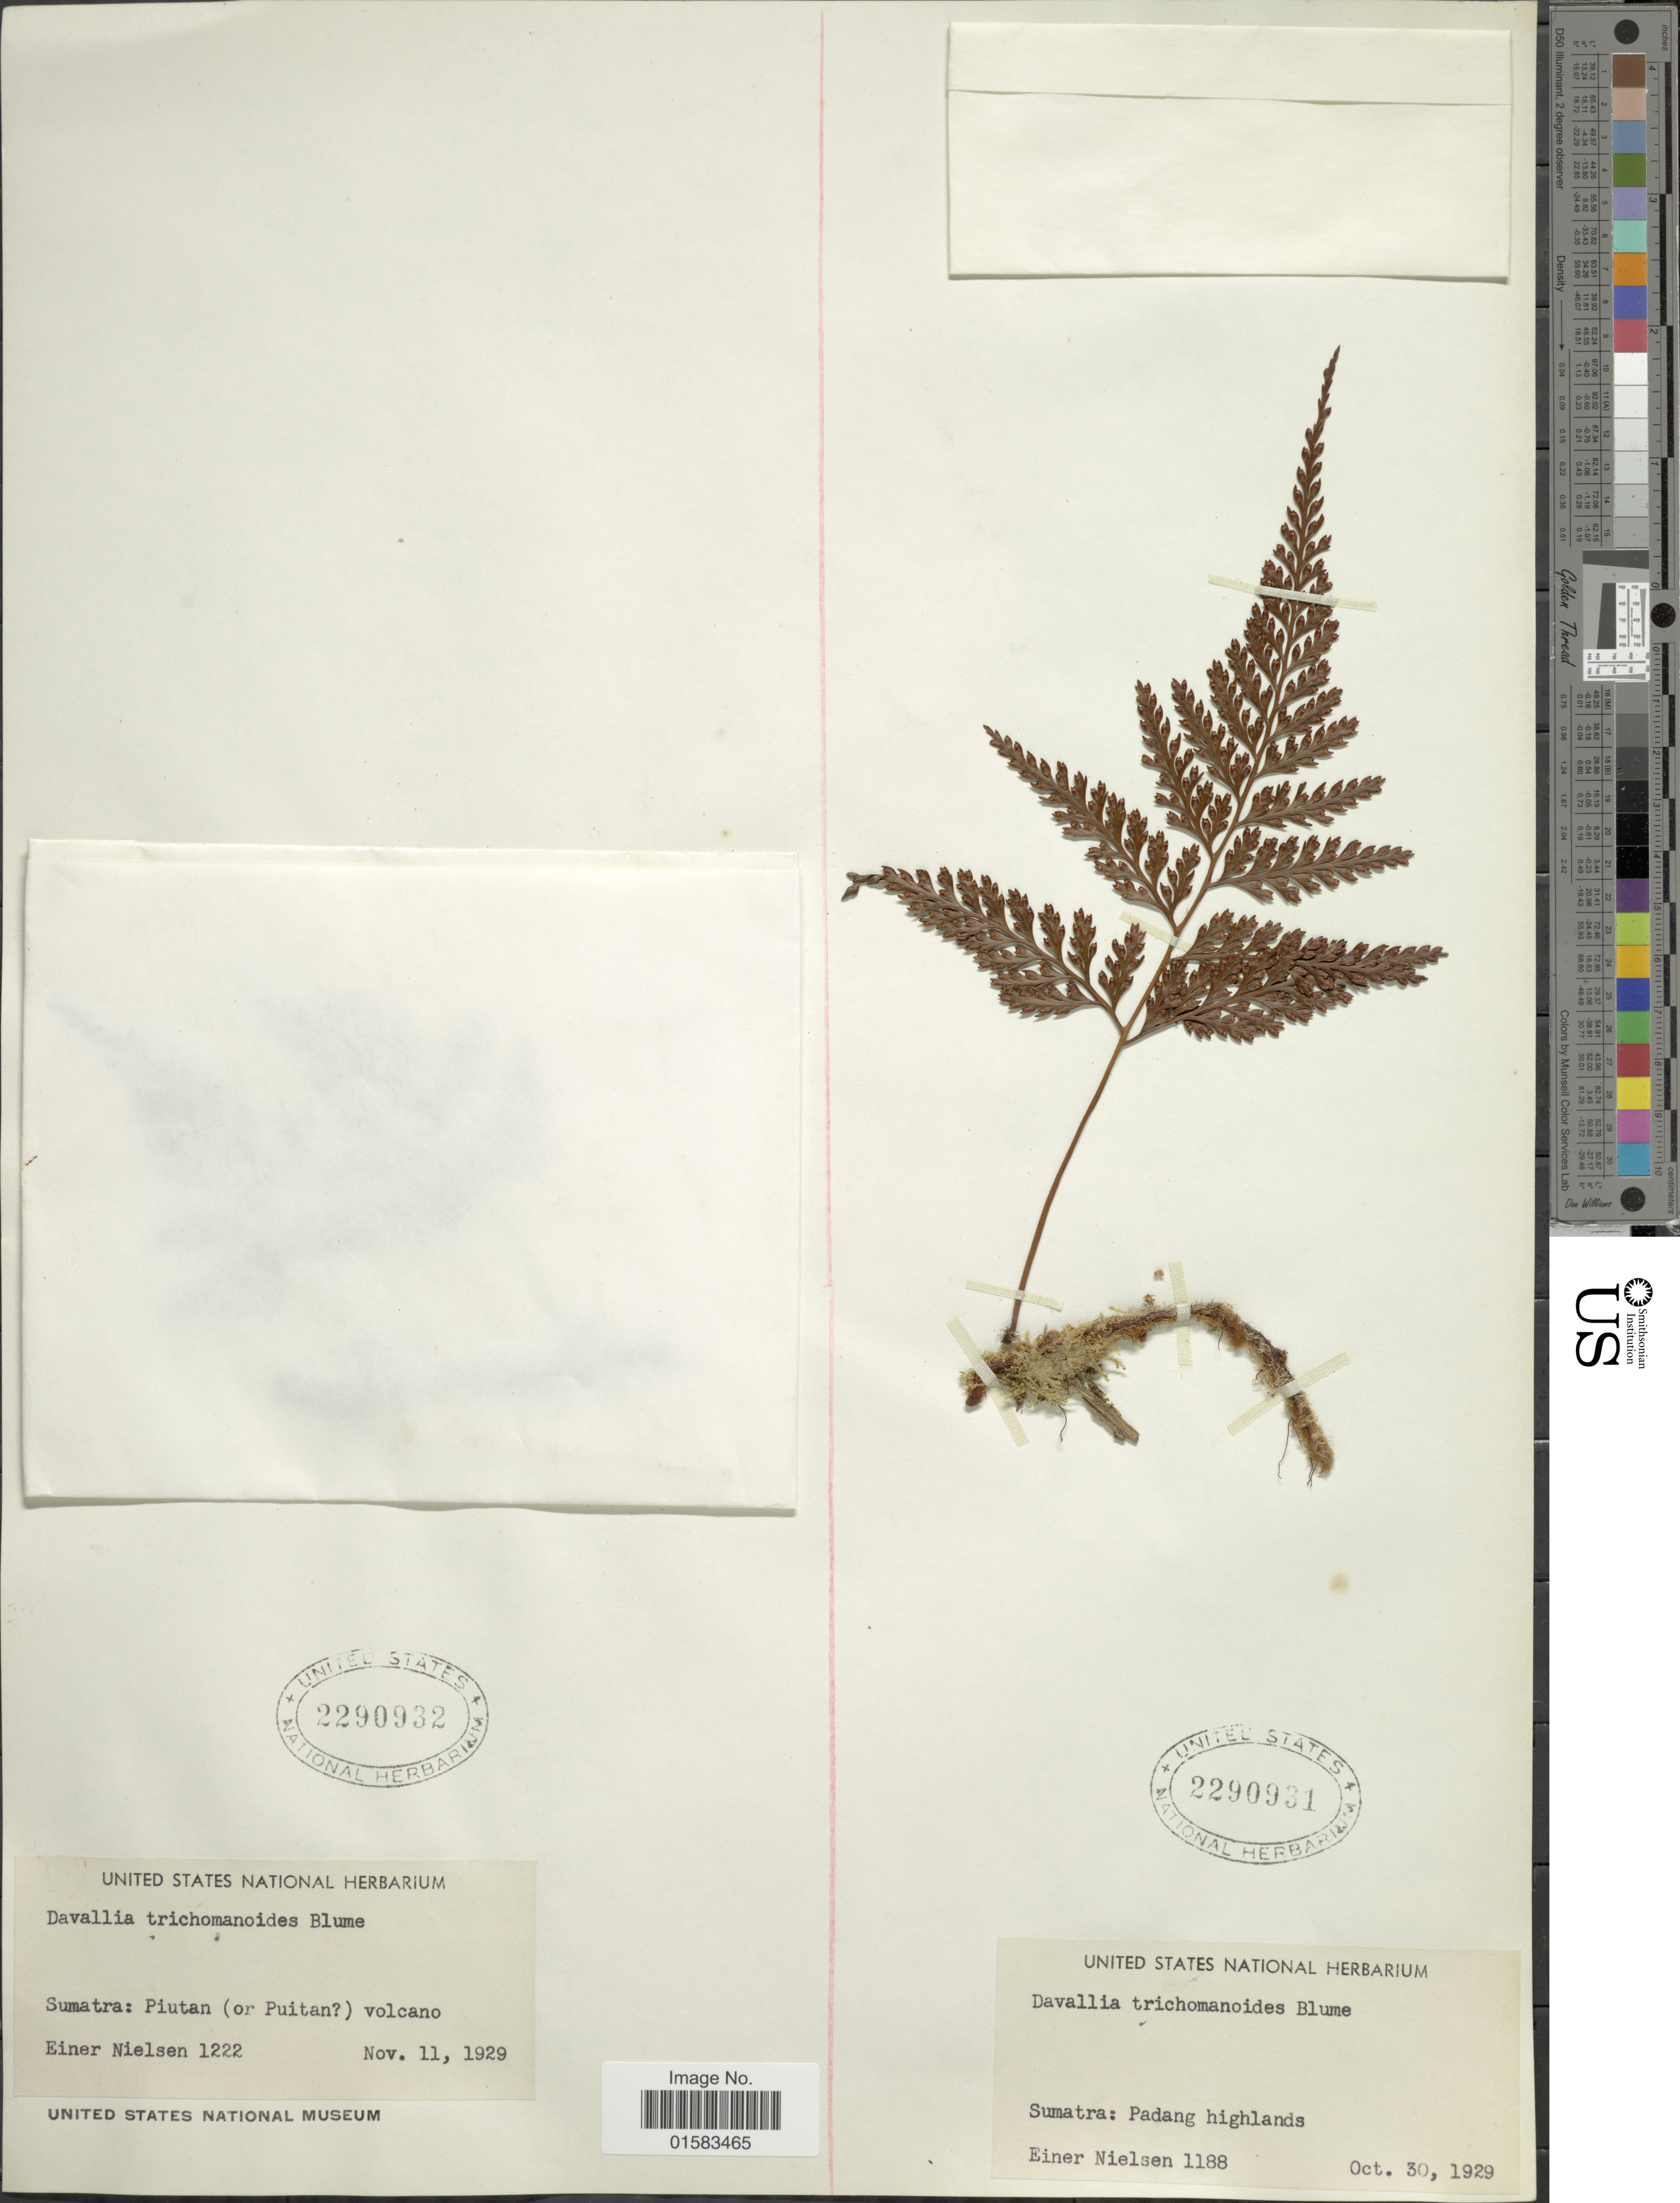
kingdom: Plantae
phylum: Tracheophyta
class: Polypodiopsida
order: Polypodiales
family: Davalliaceae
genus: Davallia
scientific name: Davallia trichomanoides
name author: Blume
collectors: E. Nielsen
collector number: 1222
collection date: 1929-11-11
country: Indonesia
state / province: Sumatra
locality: Piutan (or Puitan) volcano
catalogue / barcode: US 2290932